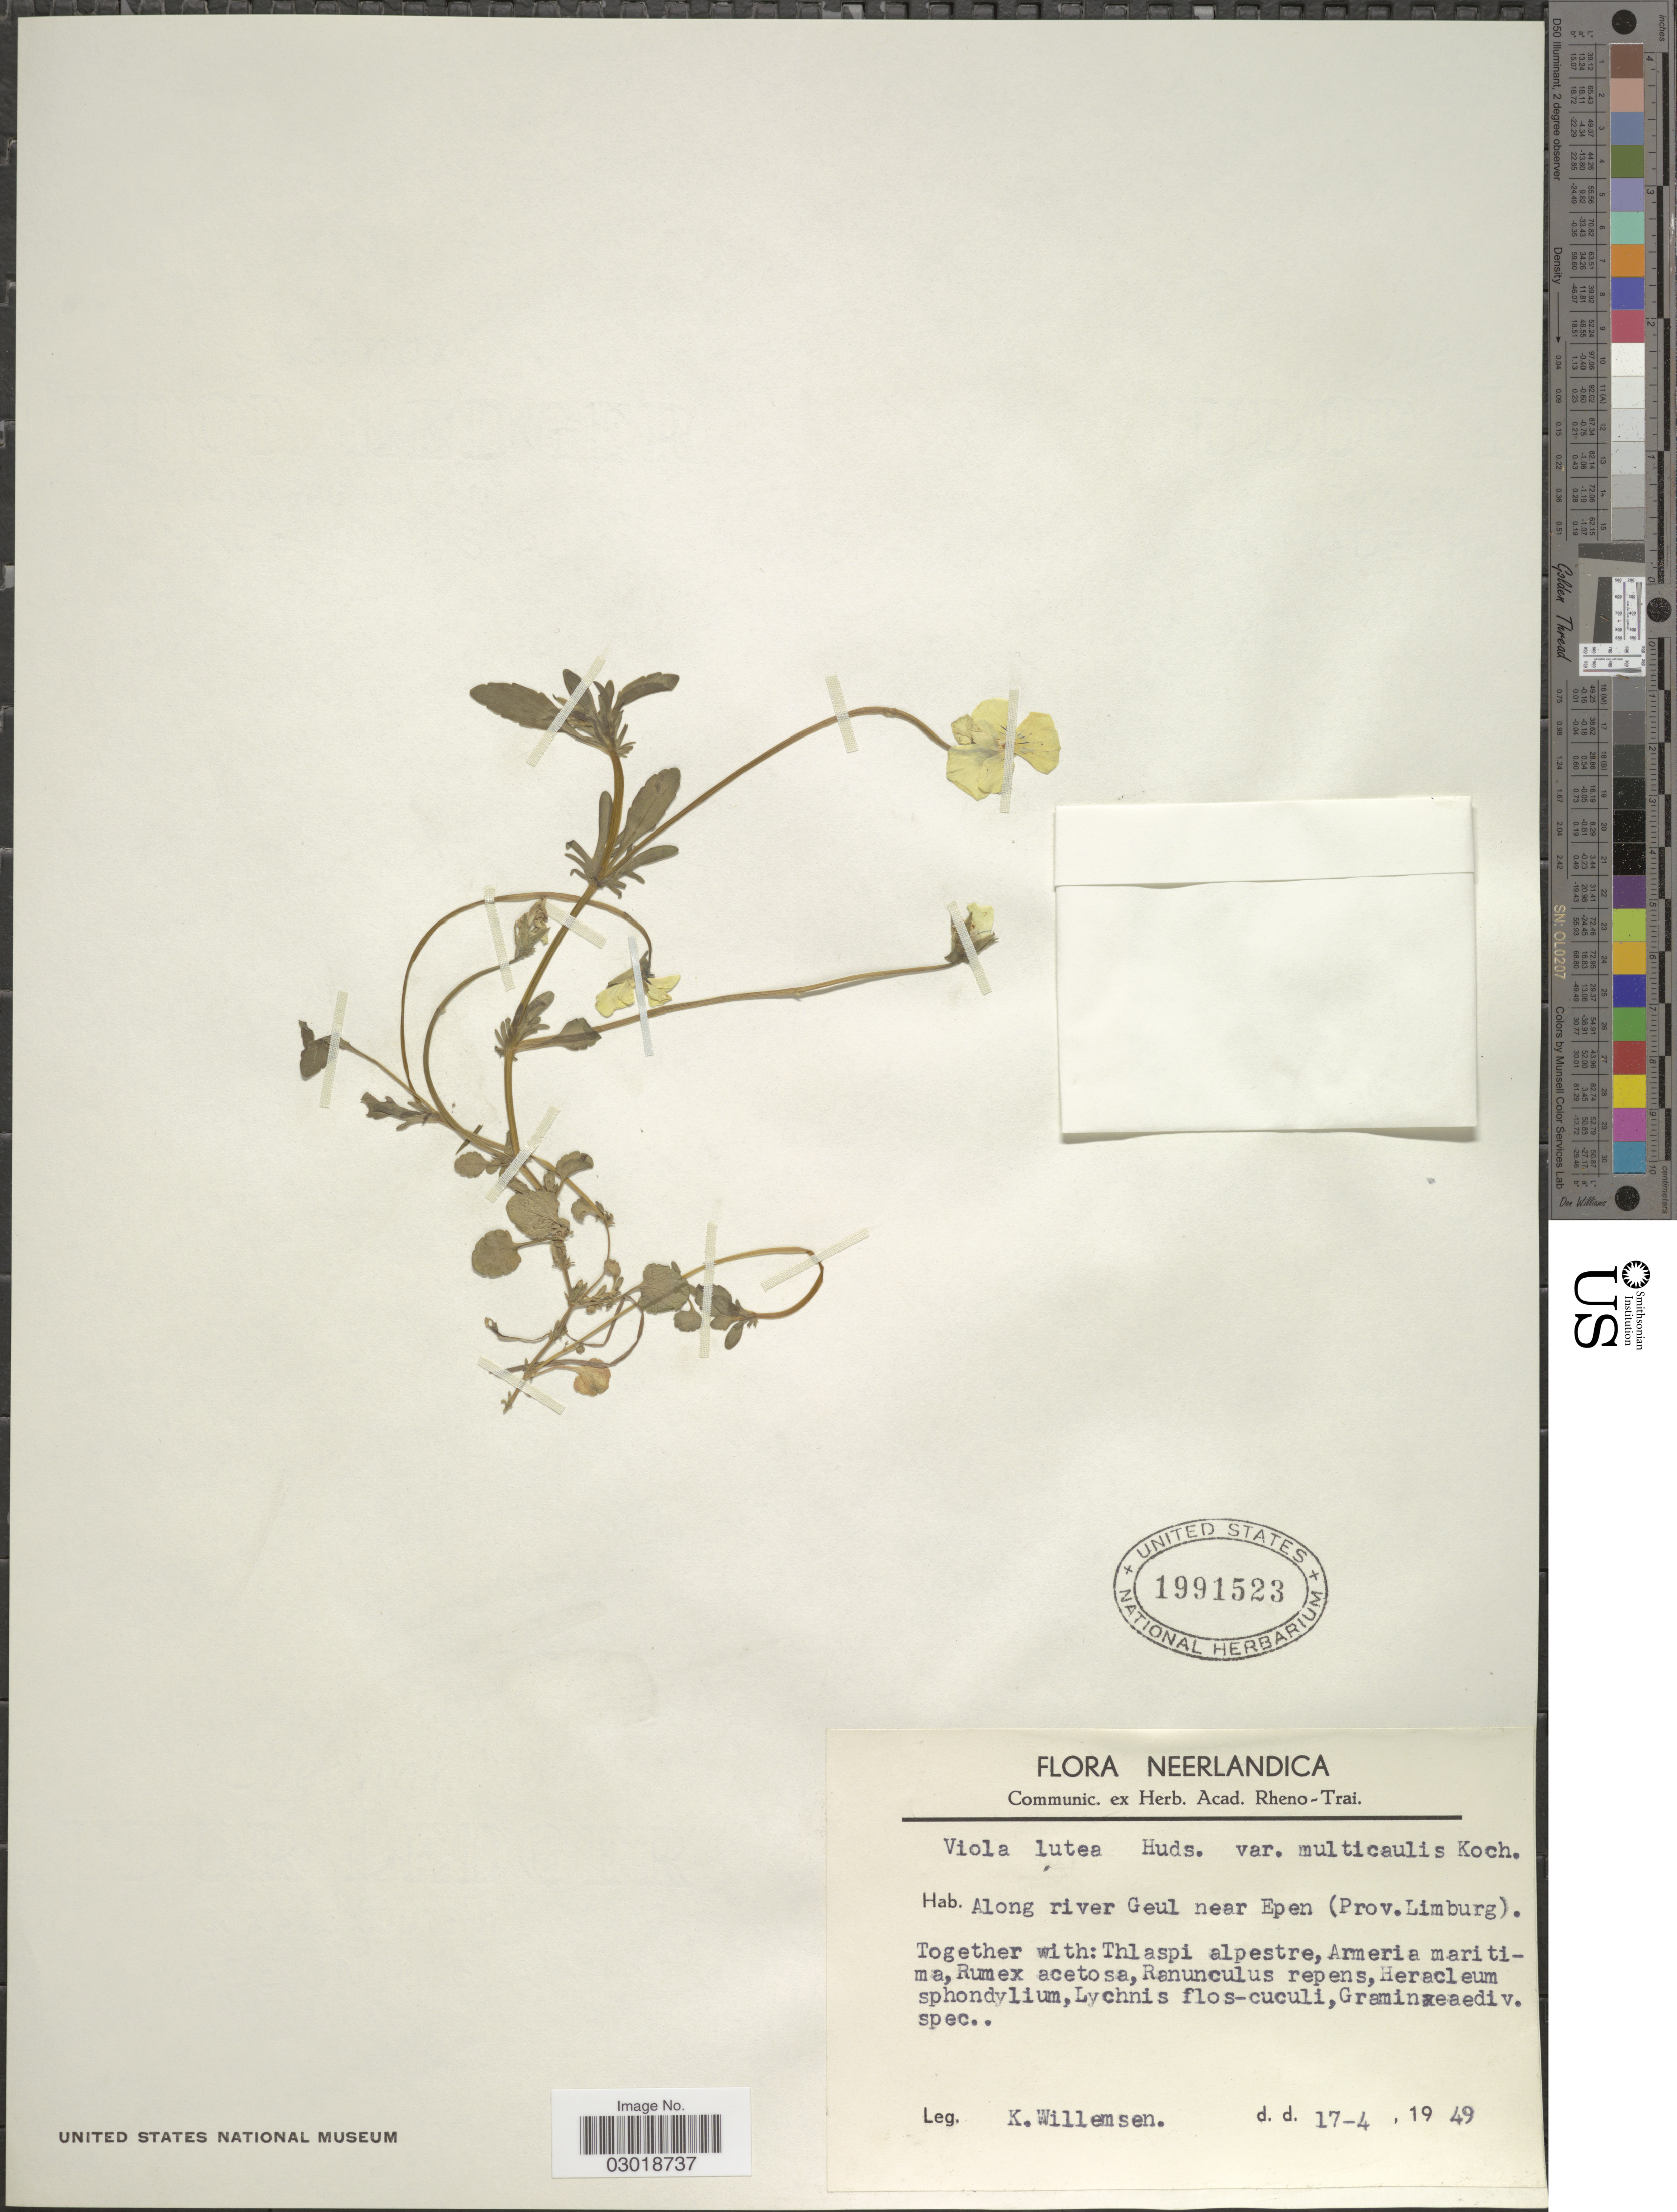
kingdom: Plantae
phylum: Tracheophyta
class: Magnoliopsida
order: Malpighiales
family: Violaceae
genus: Viola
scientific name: Viola lutea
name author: Huds.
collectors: K. Willemsen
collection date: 1949-04-17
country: Netherlands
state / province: Limburg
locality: Neerlandica, Along river Geul near Epen (Prov. Limburg).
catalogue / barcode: US 1991523